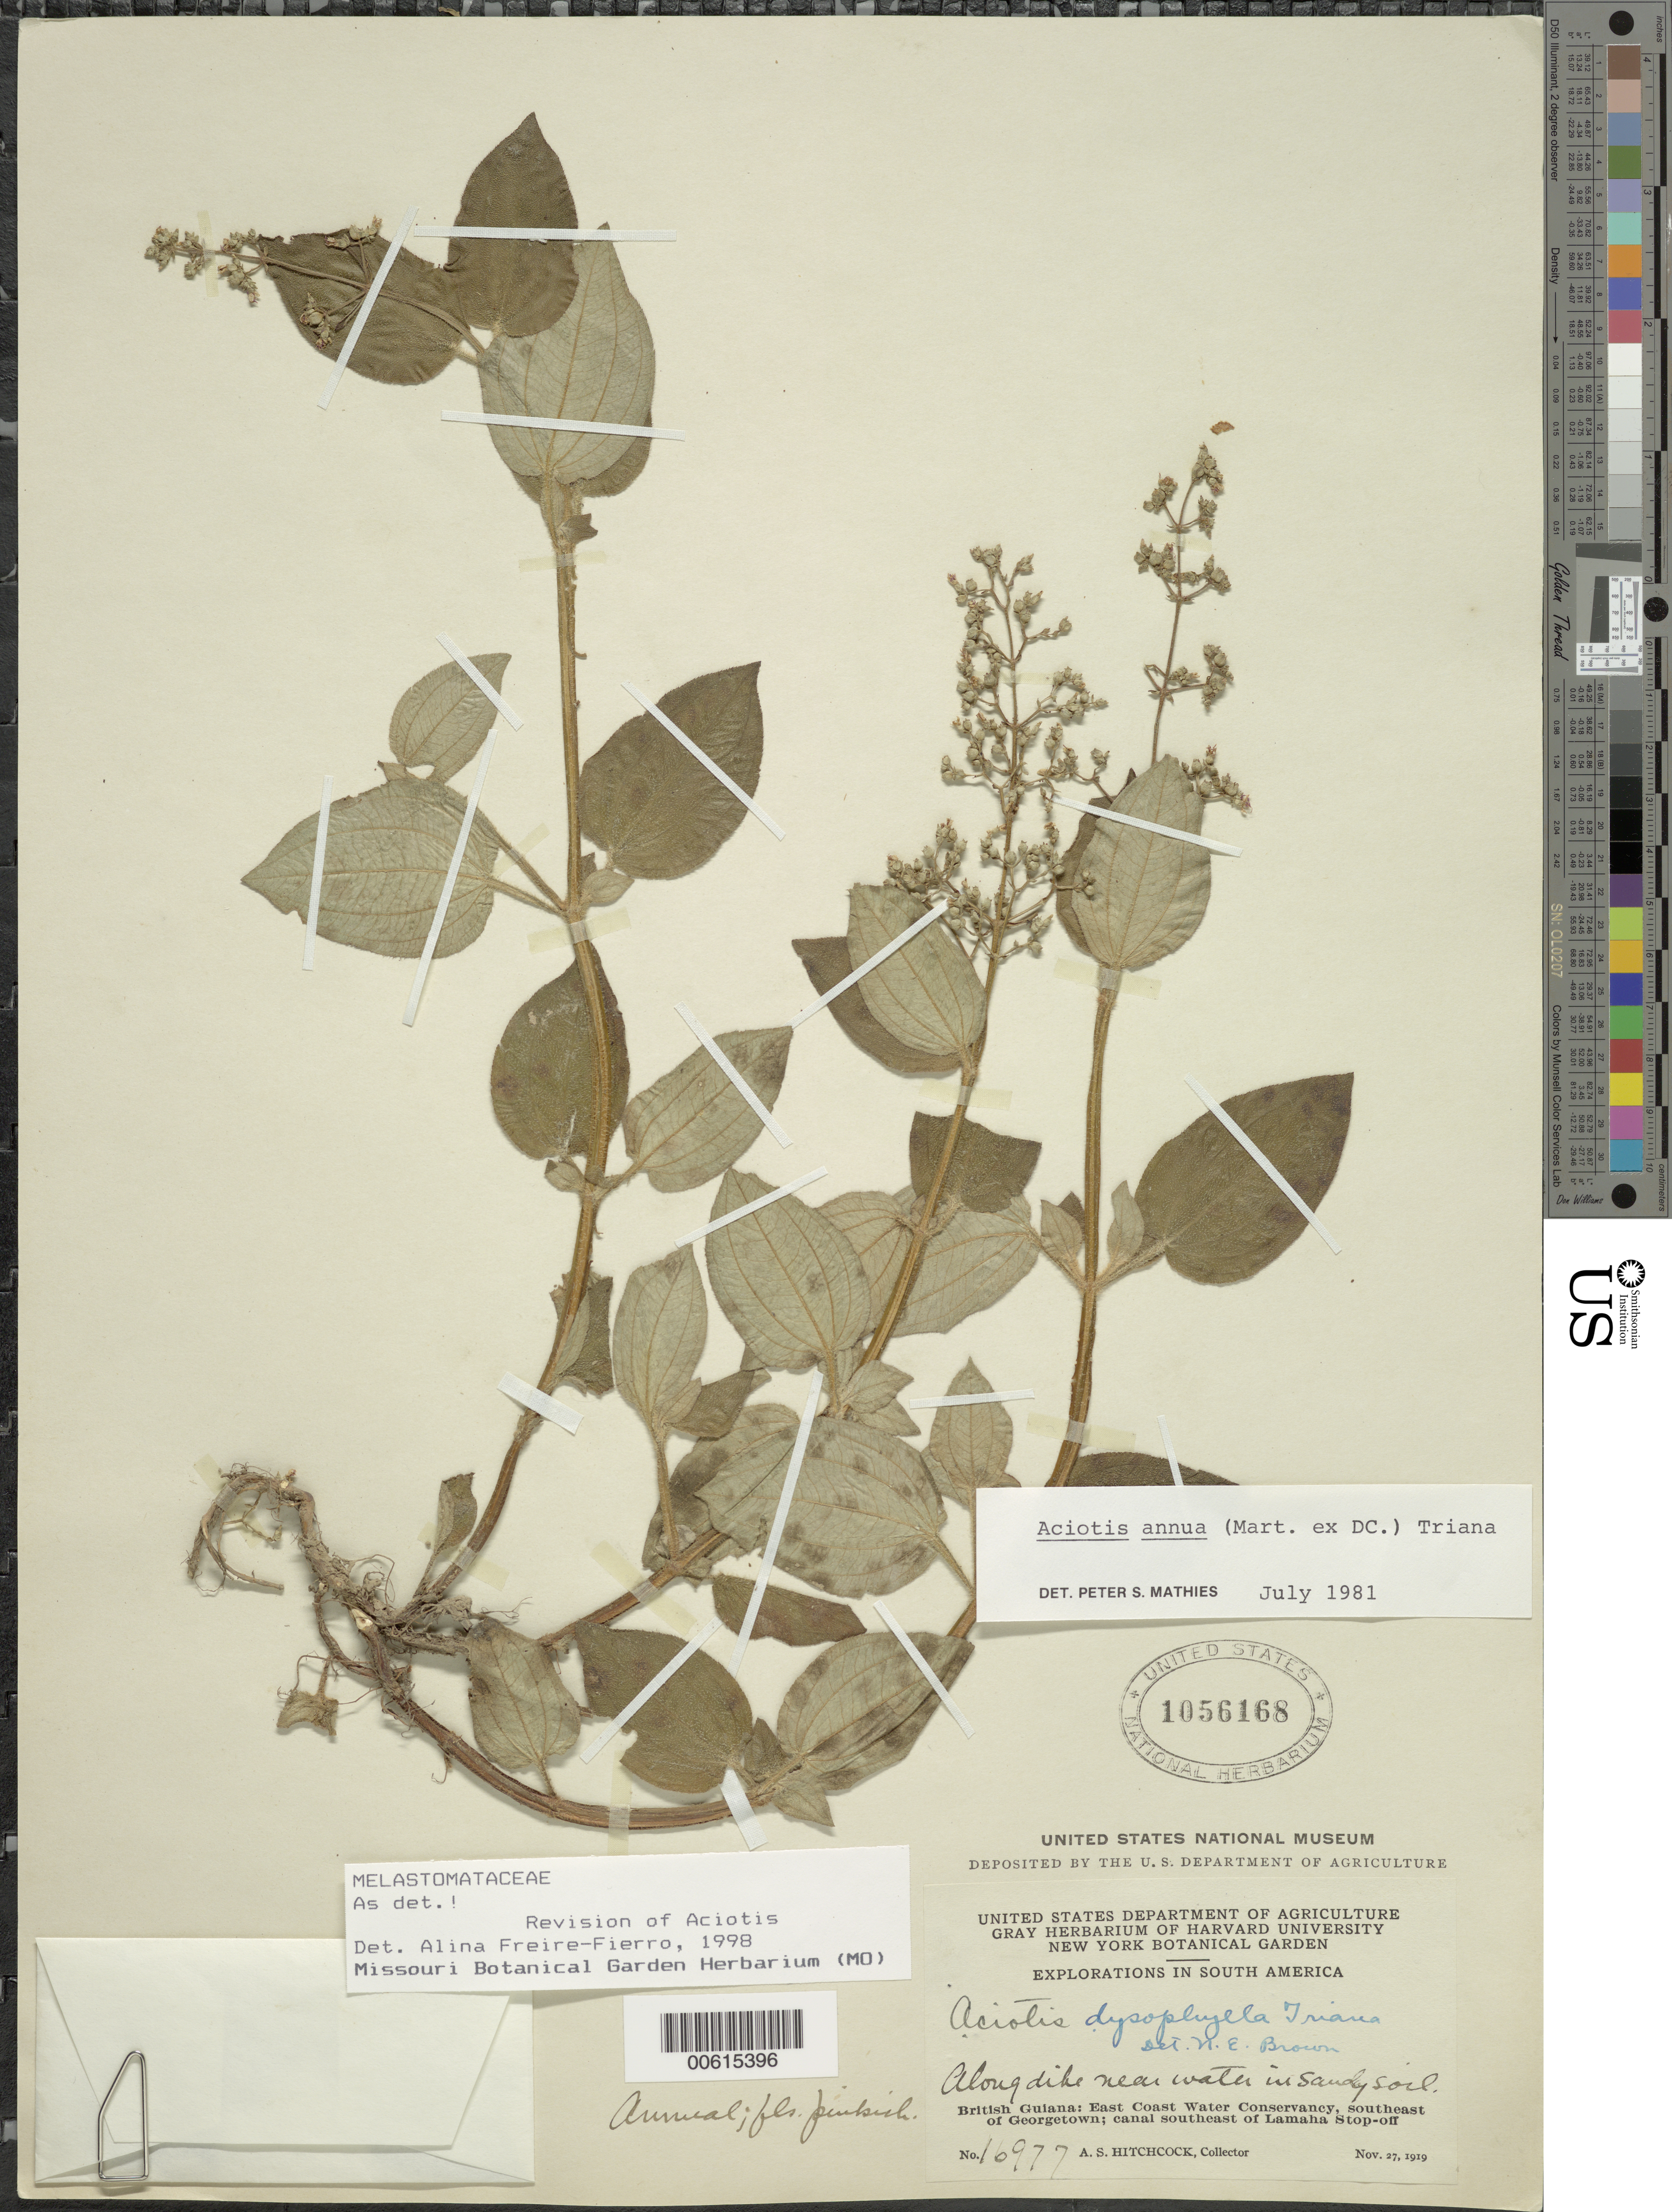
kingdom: Plantae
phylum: Tracheophyta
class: Magnoliopsida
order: Myrtales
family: Melastomataceae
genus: Aciotis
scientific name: Aciotis annua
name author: (Mart. ex DC.) Triana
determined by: Freire-Fierro, A.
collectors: A. S. Hitchcock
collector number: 16977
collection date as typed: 27-Nov-19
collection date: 1919-11-27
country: Guyana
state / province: Demerara-Mahaica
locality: Georgetown, SE of, East Coast Water Conservancy; canal SE of Lamaha Stop-off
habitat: Along dike near water in sandy soil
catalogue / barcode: US 1056168